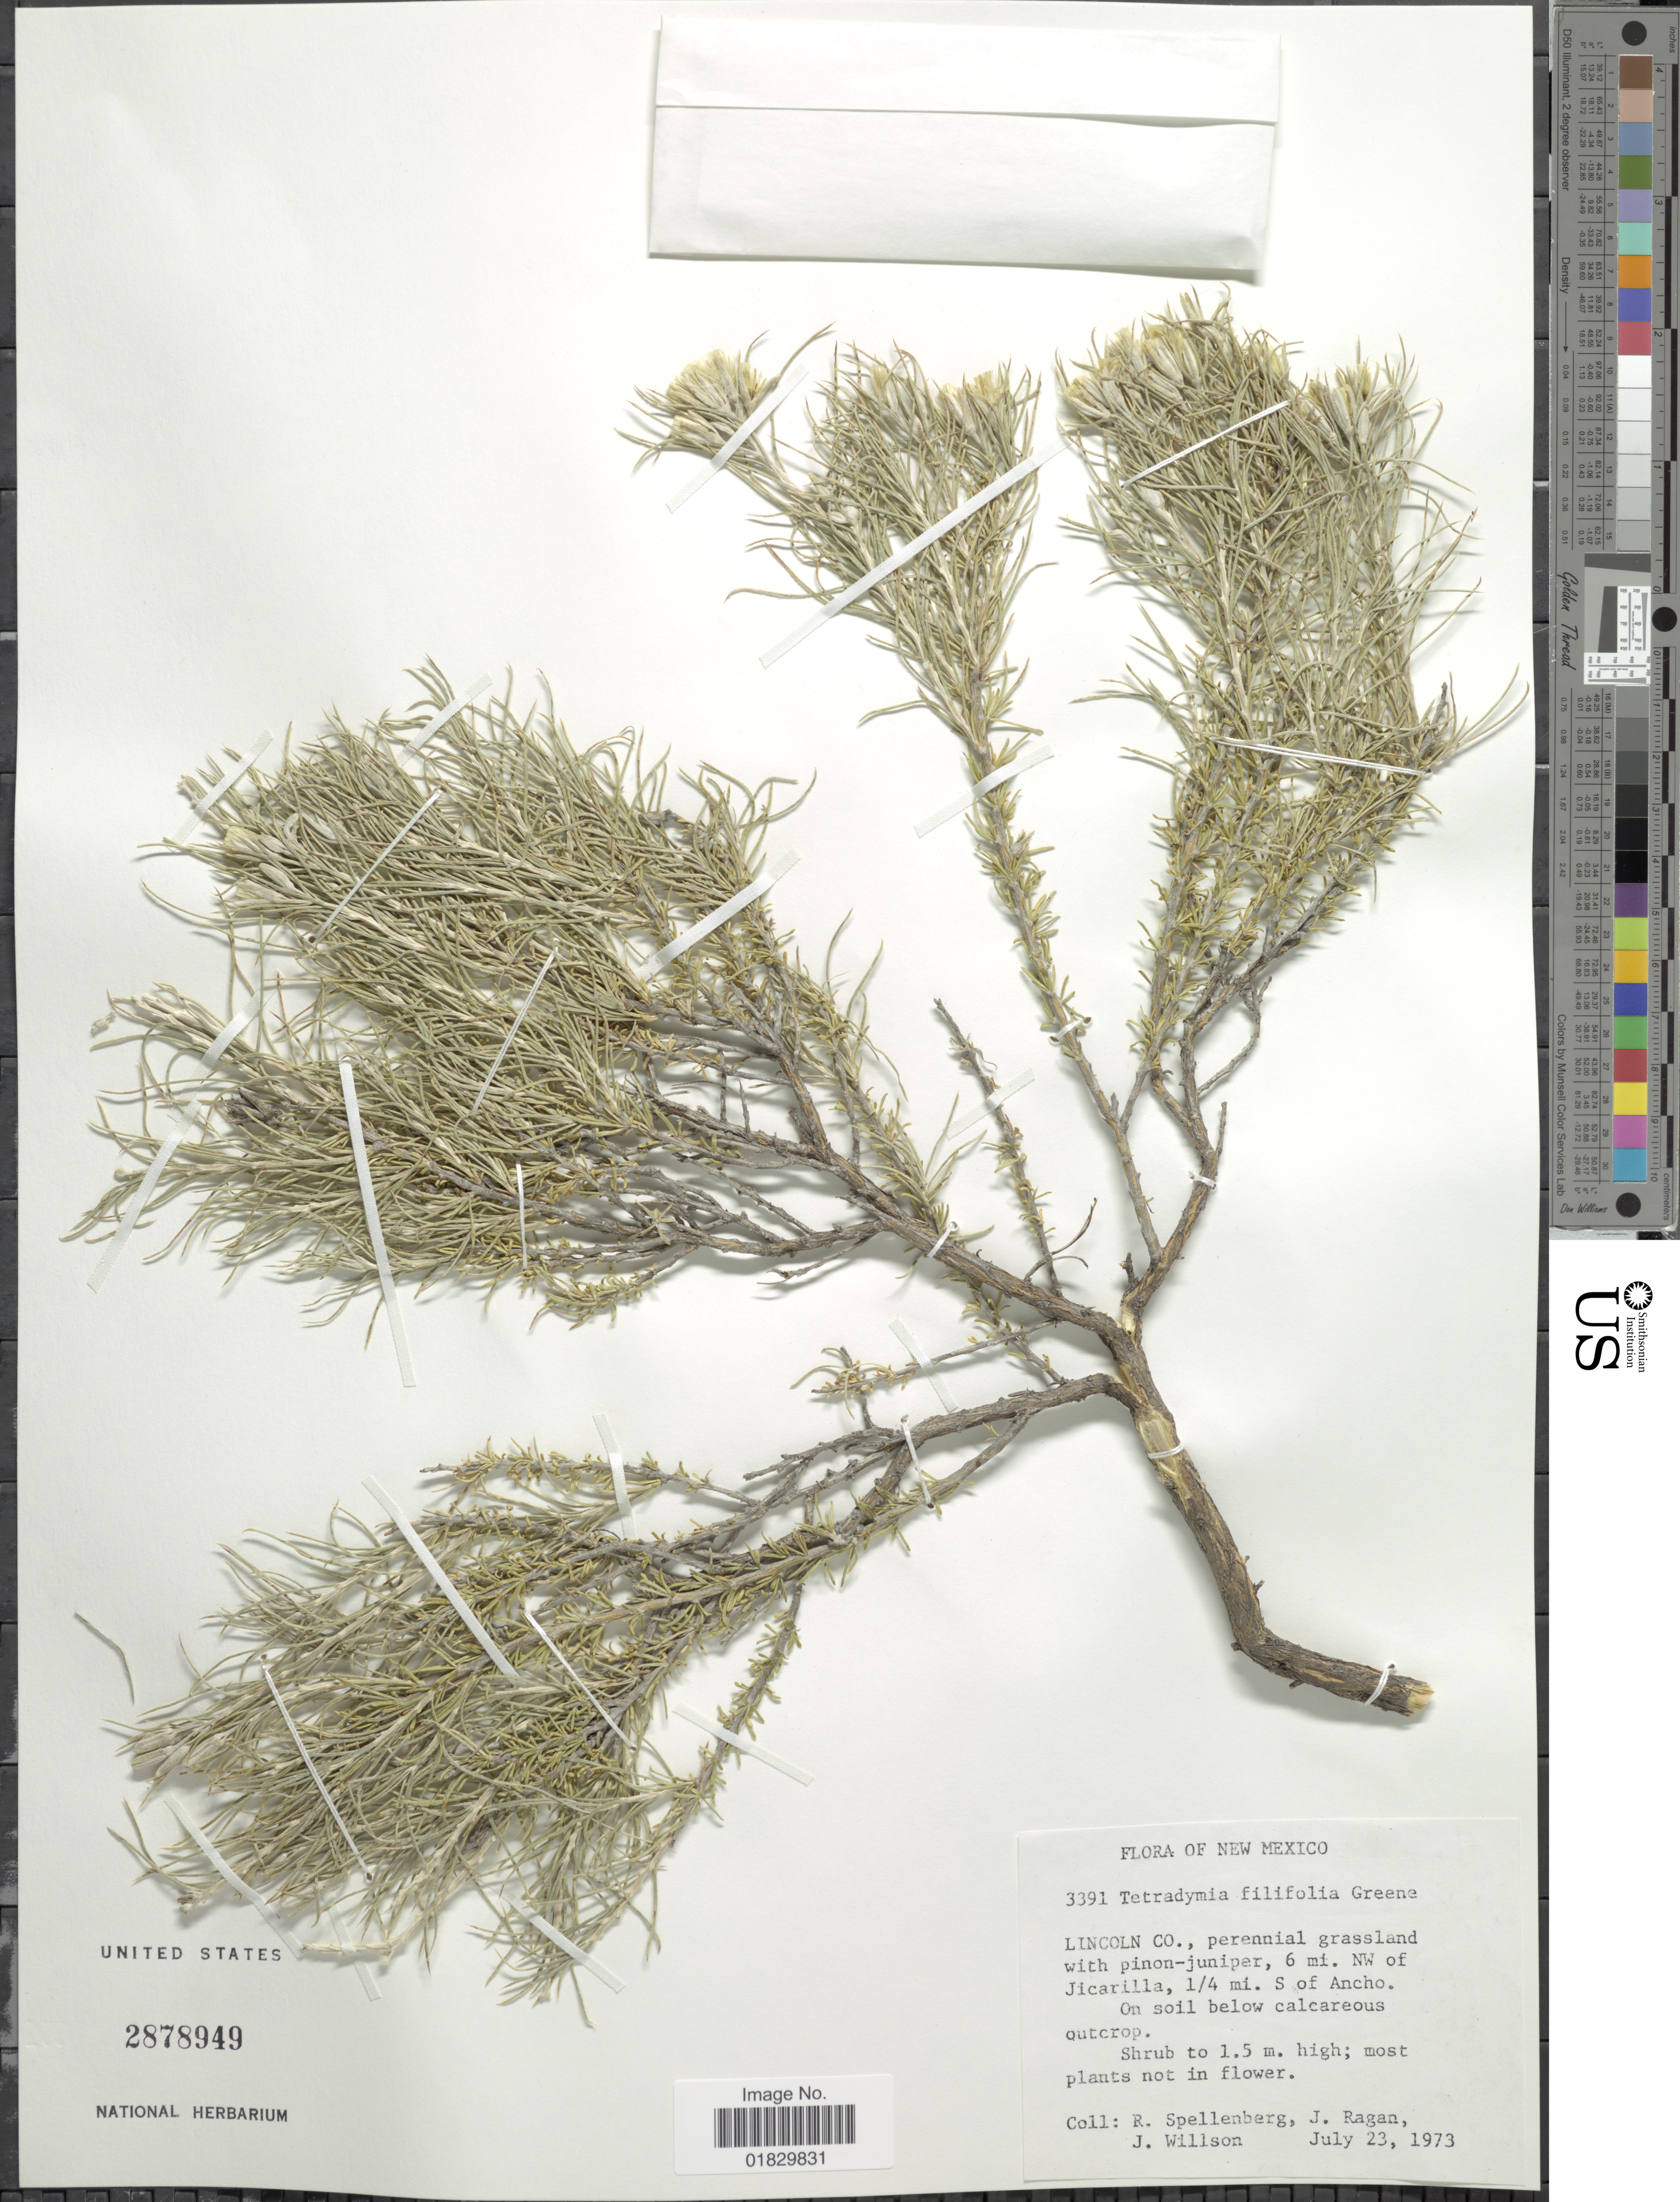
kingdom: Plantae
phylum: Tracheophyta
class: Magnoliopsida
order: Asterales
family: Asteraceae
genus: Tetradymia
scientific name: Tetradymia filifolia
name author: Greene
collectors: R. Spellenberg, J. Ragan & J. Willson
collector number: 3391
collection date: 1973-07-23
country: United States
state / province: New Mexico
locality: Lincoln Co., 6 mi. NW of Jicarilla, 1/4 mi. S. of Ancho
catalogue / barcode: US 2878949